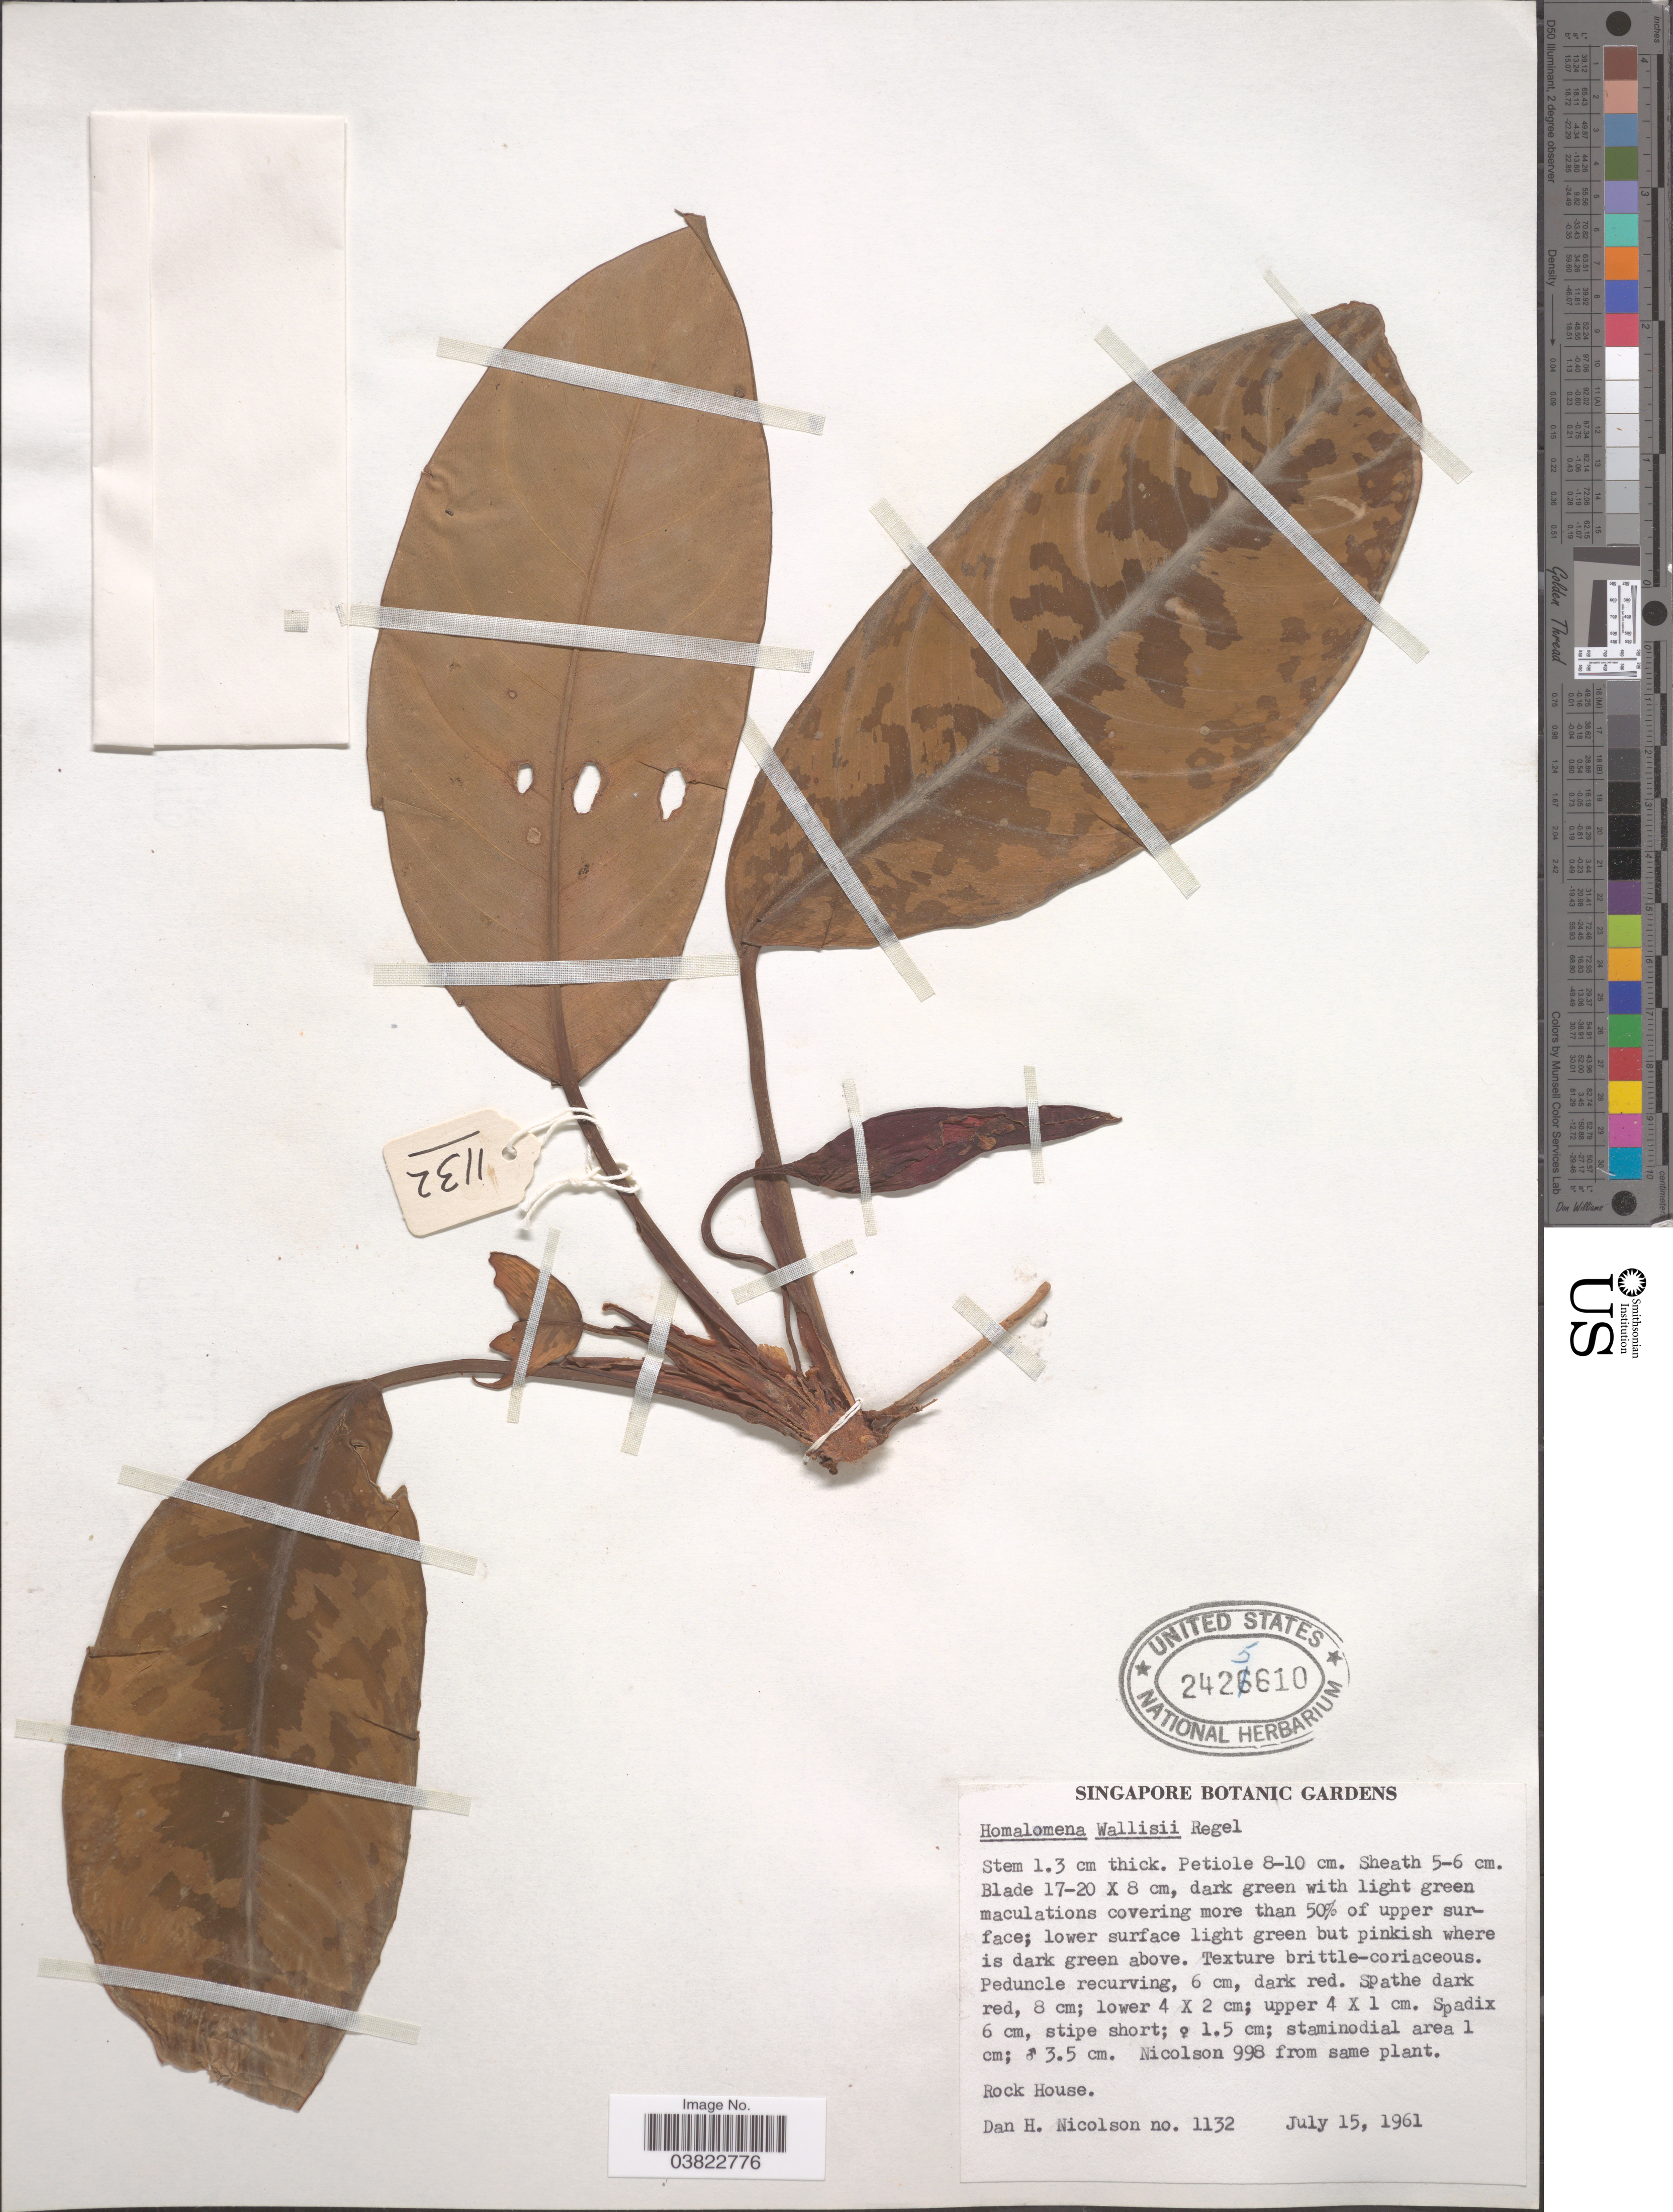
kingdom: Plantae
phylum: Tracheophyta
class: Liliopsida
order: Alismatales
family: Araceae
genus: Homalomena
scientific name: Homalomena wallisii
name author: Regel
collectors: D. H. Nicolson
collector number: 1132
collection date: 1961-07-15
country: Singapore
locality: Singapore Botanic Gardens [unsure placement]. Rock House.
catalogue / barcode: US 2425610